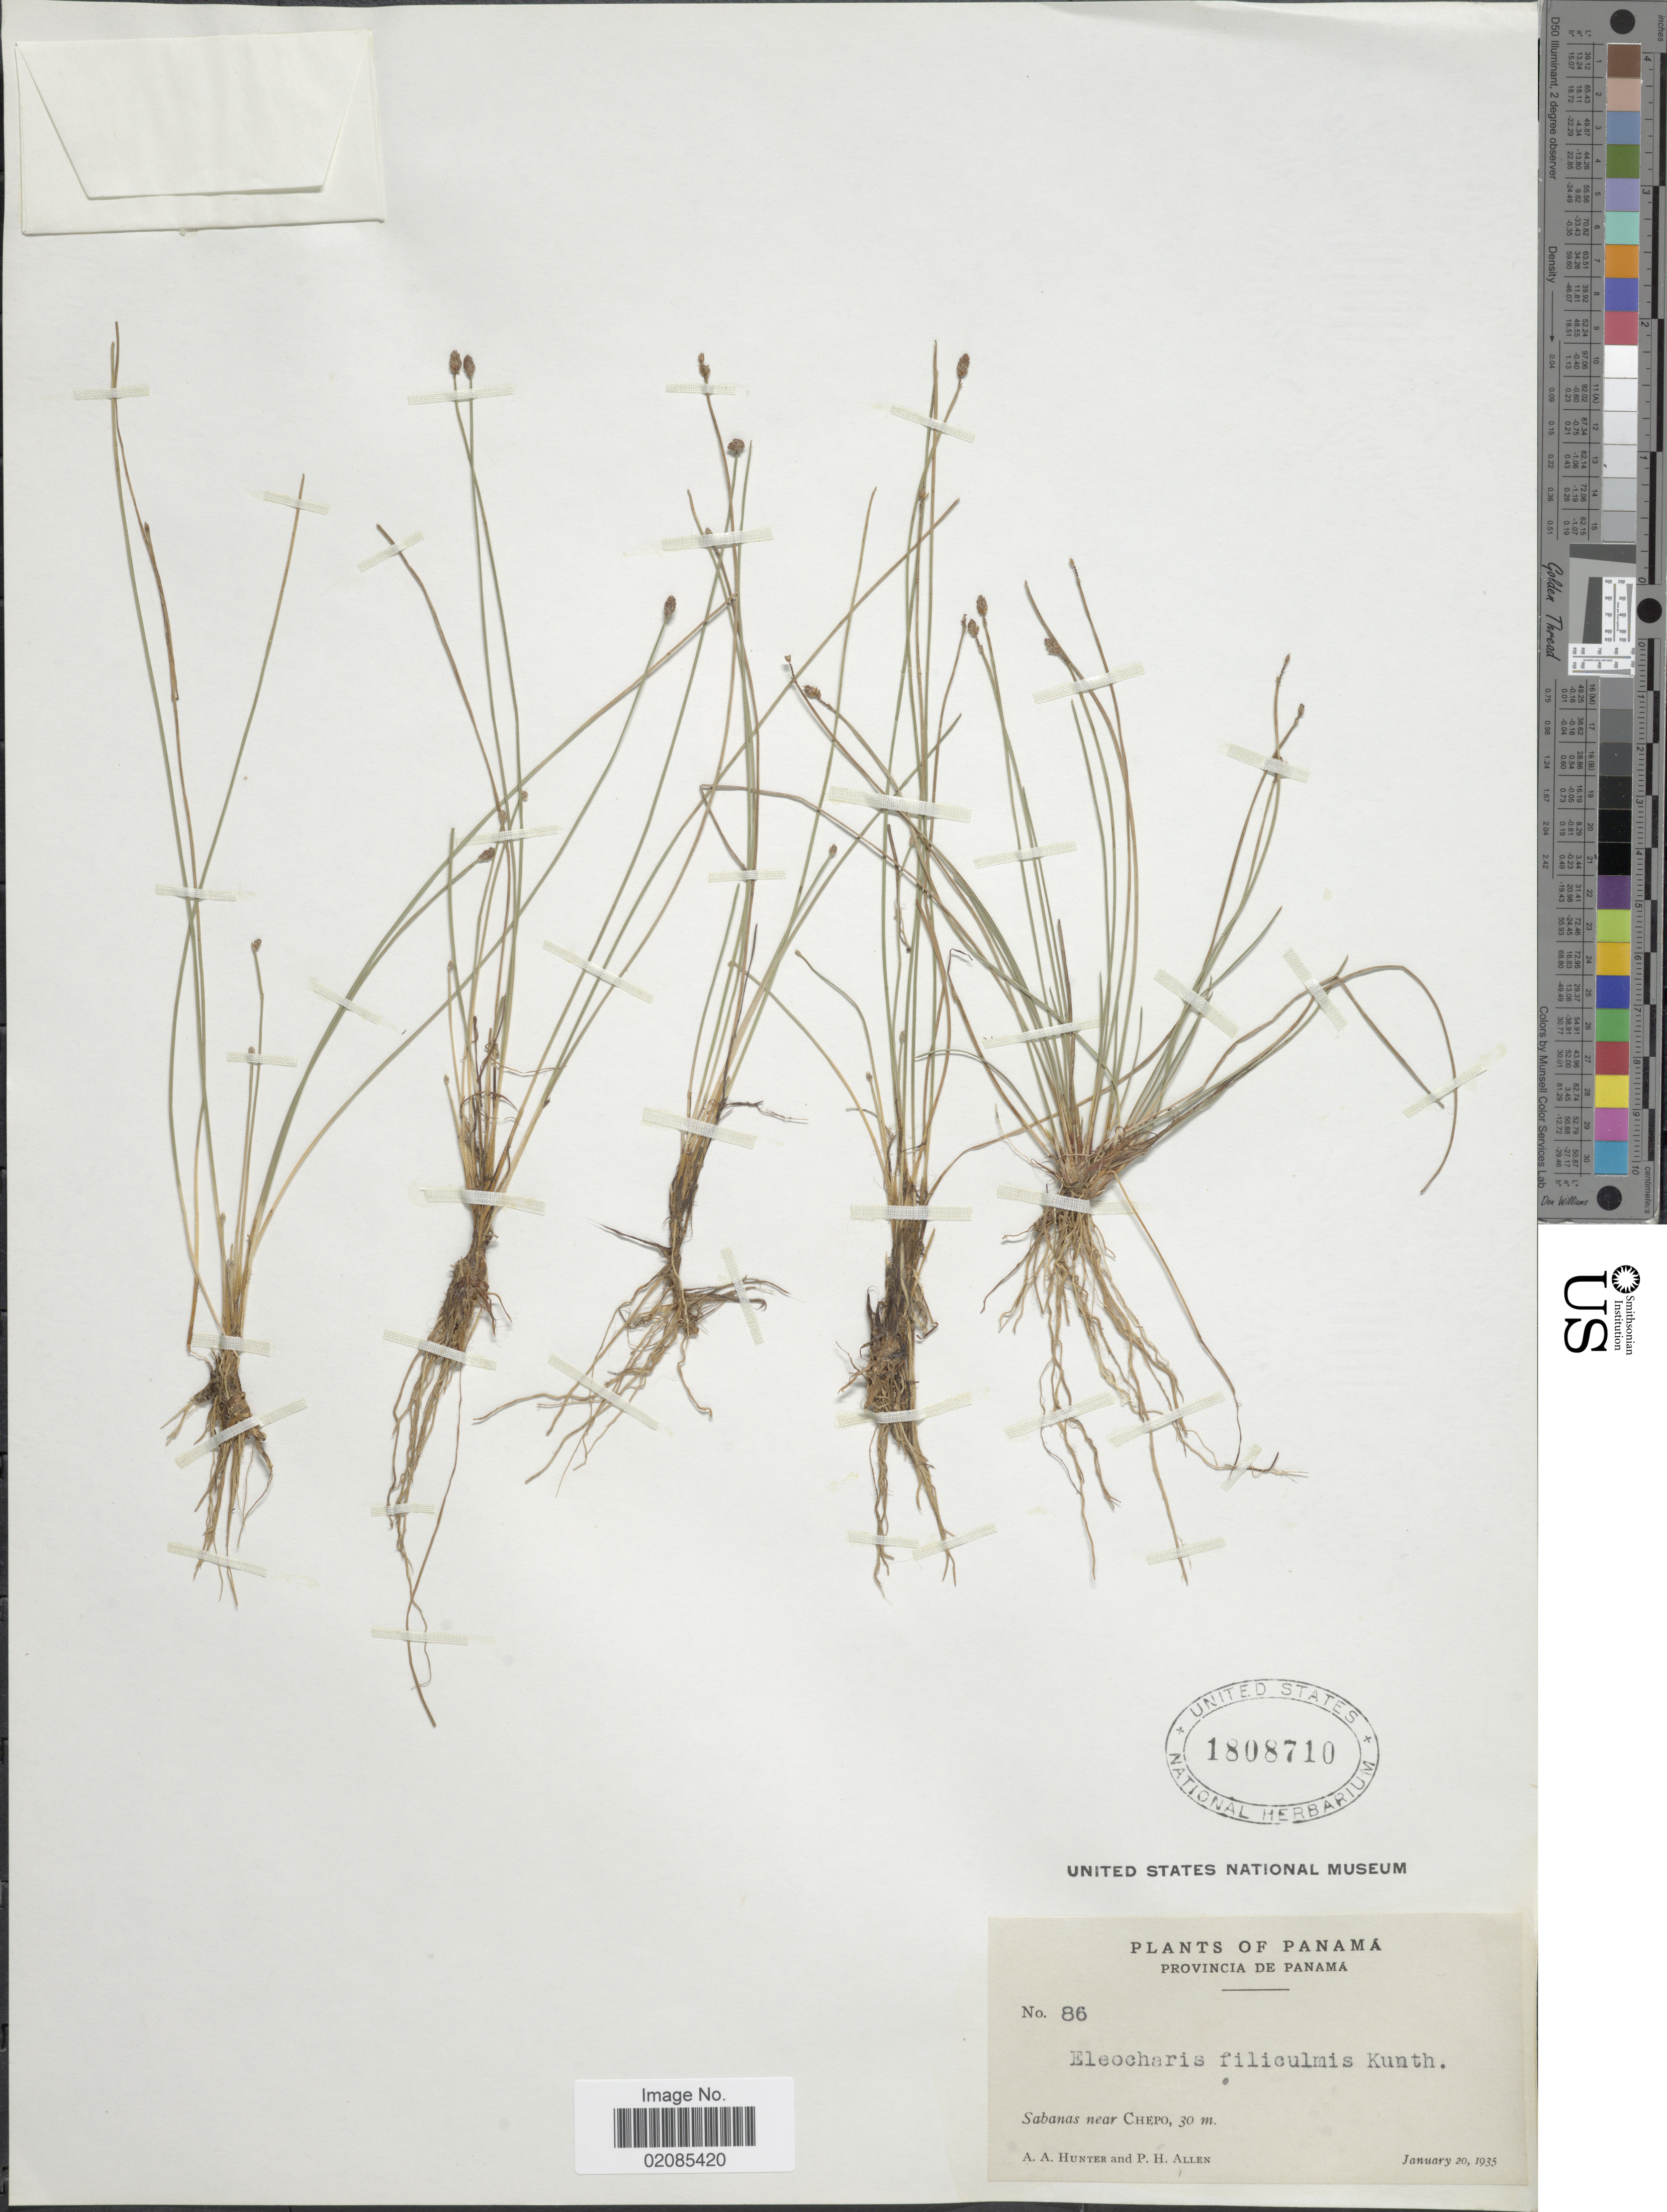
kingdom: Plantae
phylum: Tracheophyta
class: Liliopsida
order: Poales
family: Cyperaceae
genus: Eleocharis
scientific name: Eleocharis filiculmis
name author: Kunth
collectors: A. Hunter & P. H. Allen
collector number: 86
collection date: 1935-01-20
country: Panama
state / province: Panamá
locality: Sabanas near Chepo.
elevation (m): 30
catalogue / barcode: US 1808710